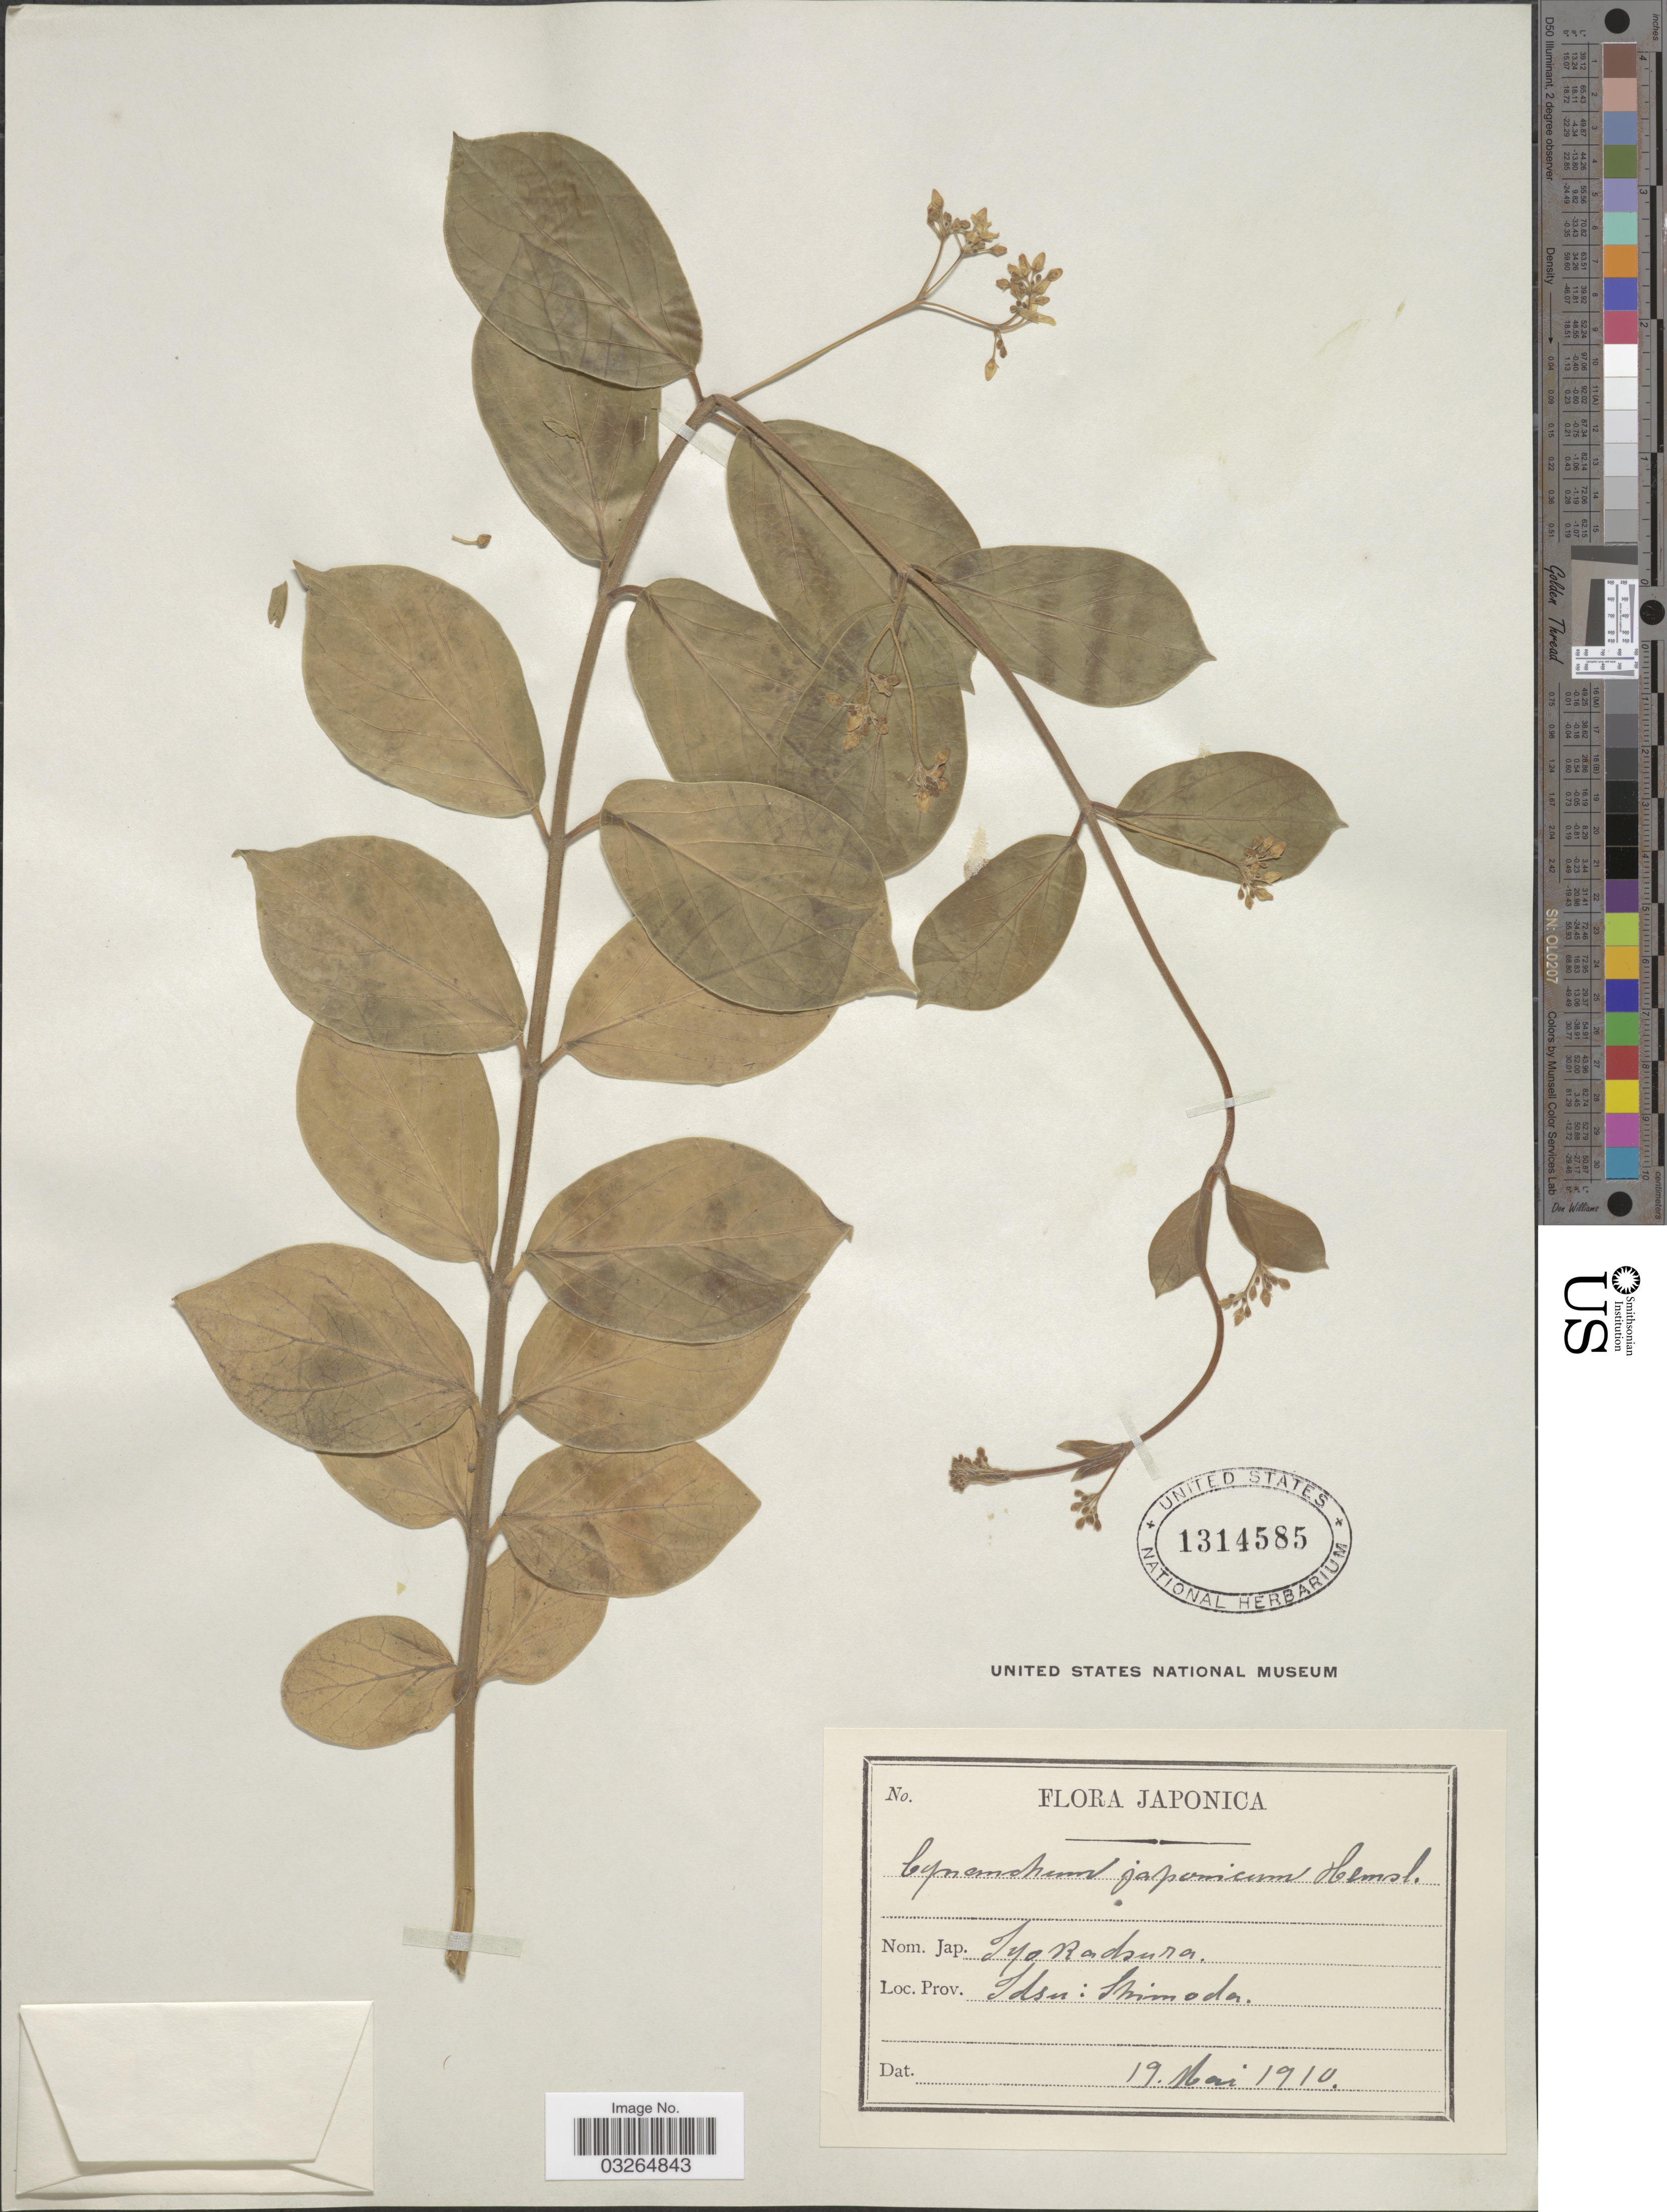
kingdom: Plantae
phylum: Tracheophyta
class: Magnoliopsida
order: Gentianales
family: Apocynaceae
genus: Cynanchum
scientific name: Cynanchum japonicum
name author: É. Morren & Decne.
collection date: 1910-05-19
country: Japan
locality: Idsu: Shimoda.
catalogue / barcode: US 1314585